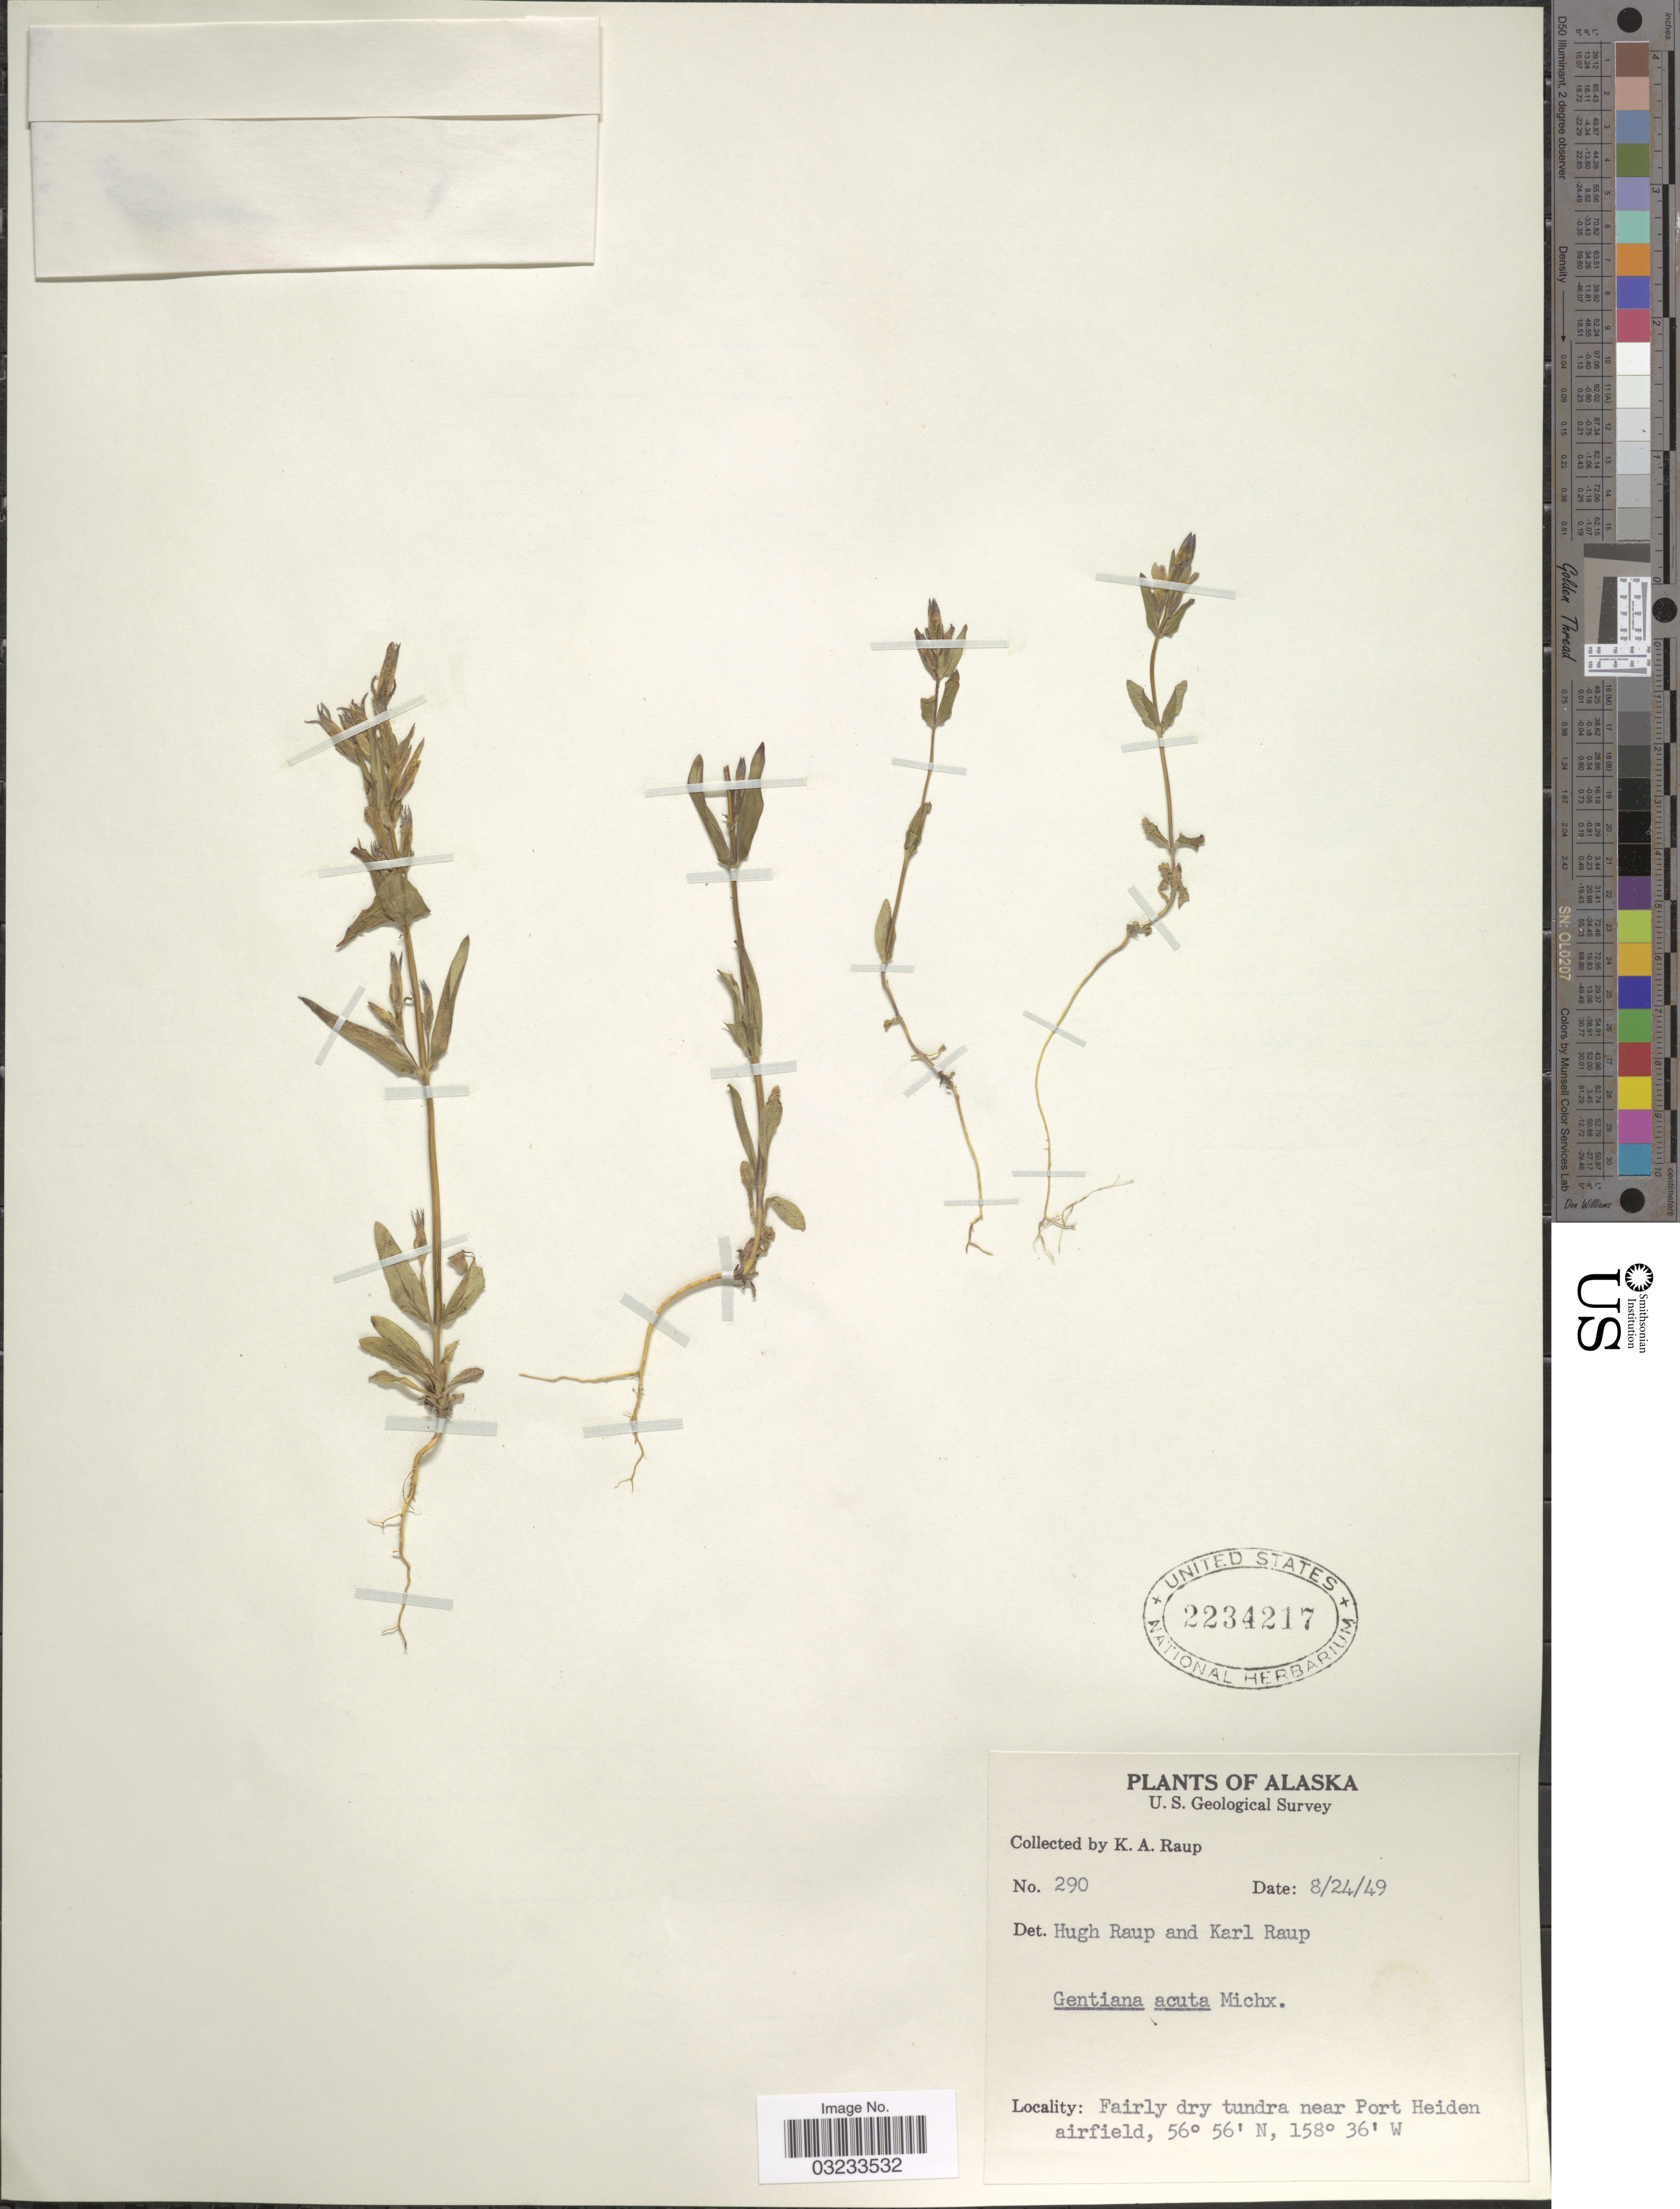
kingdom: Plantae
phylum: Tracheophyta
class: Magnoliopsida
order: Gentianales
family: Gentianaceae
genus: Gentiana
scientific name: Gentiana acuta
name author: Michx.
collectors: K. Raup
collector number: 290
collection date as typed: Transcribed d/m/y: 24/8/49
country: United States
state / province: Alaska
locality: Near Port Heiden airfield.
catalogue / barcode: US 2234217